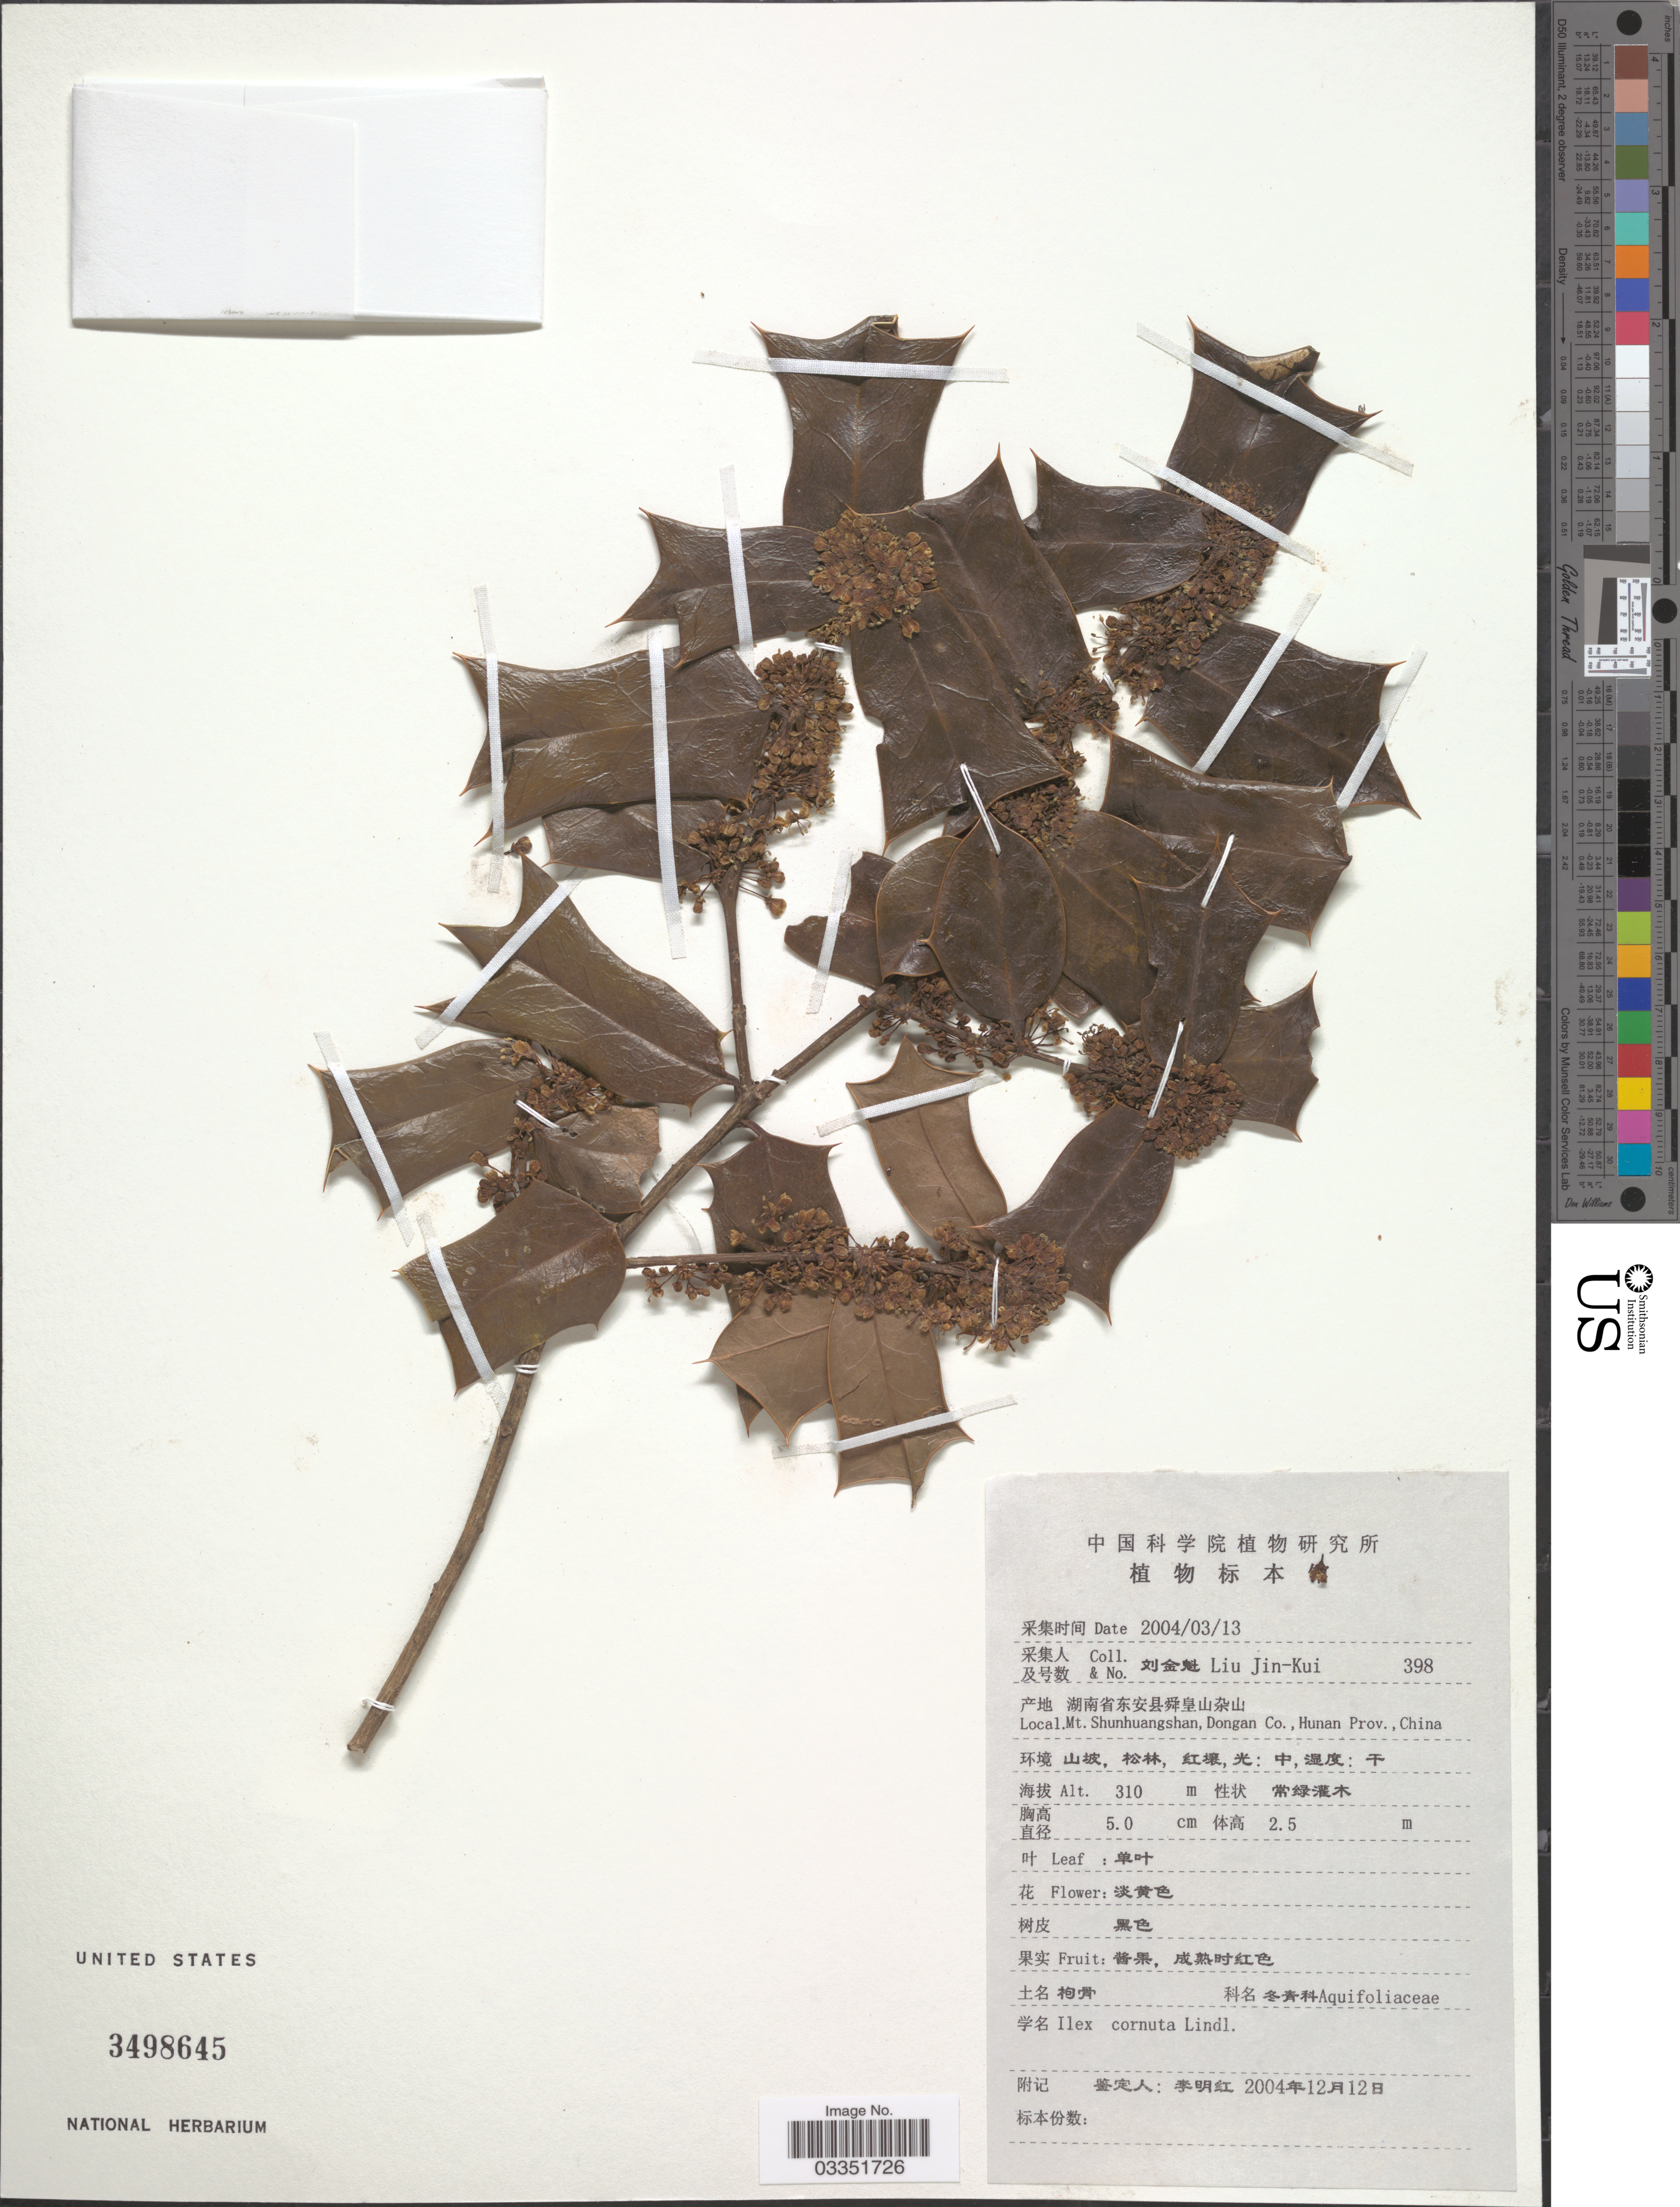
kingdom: Plantae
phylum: Tracheophyta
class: Magnoliopsida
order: Aquifoliales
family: Aquifoliaceae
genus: Ilex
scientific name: Ilex cornuta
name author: Lindl. & Paxton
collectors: Liu Jin-Kui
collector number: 398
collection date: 2004-03-13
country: China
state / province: Hunan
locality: Mt. Shunhuangshan, Dongan Co.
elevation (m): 310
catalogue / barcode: US 3498645